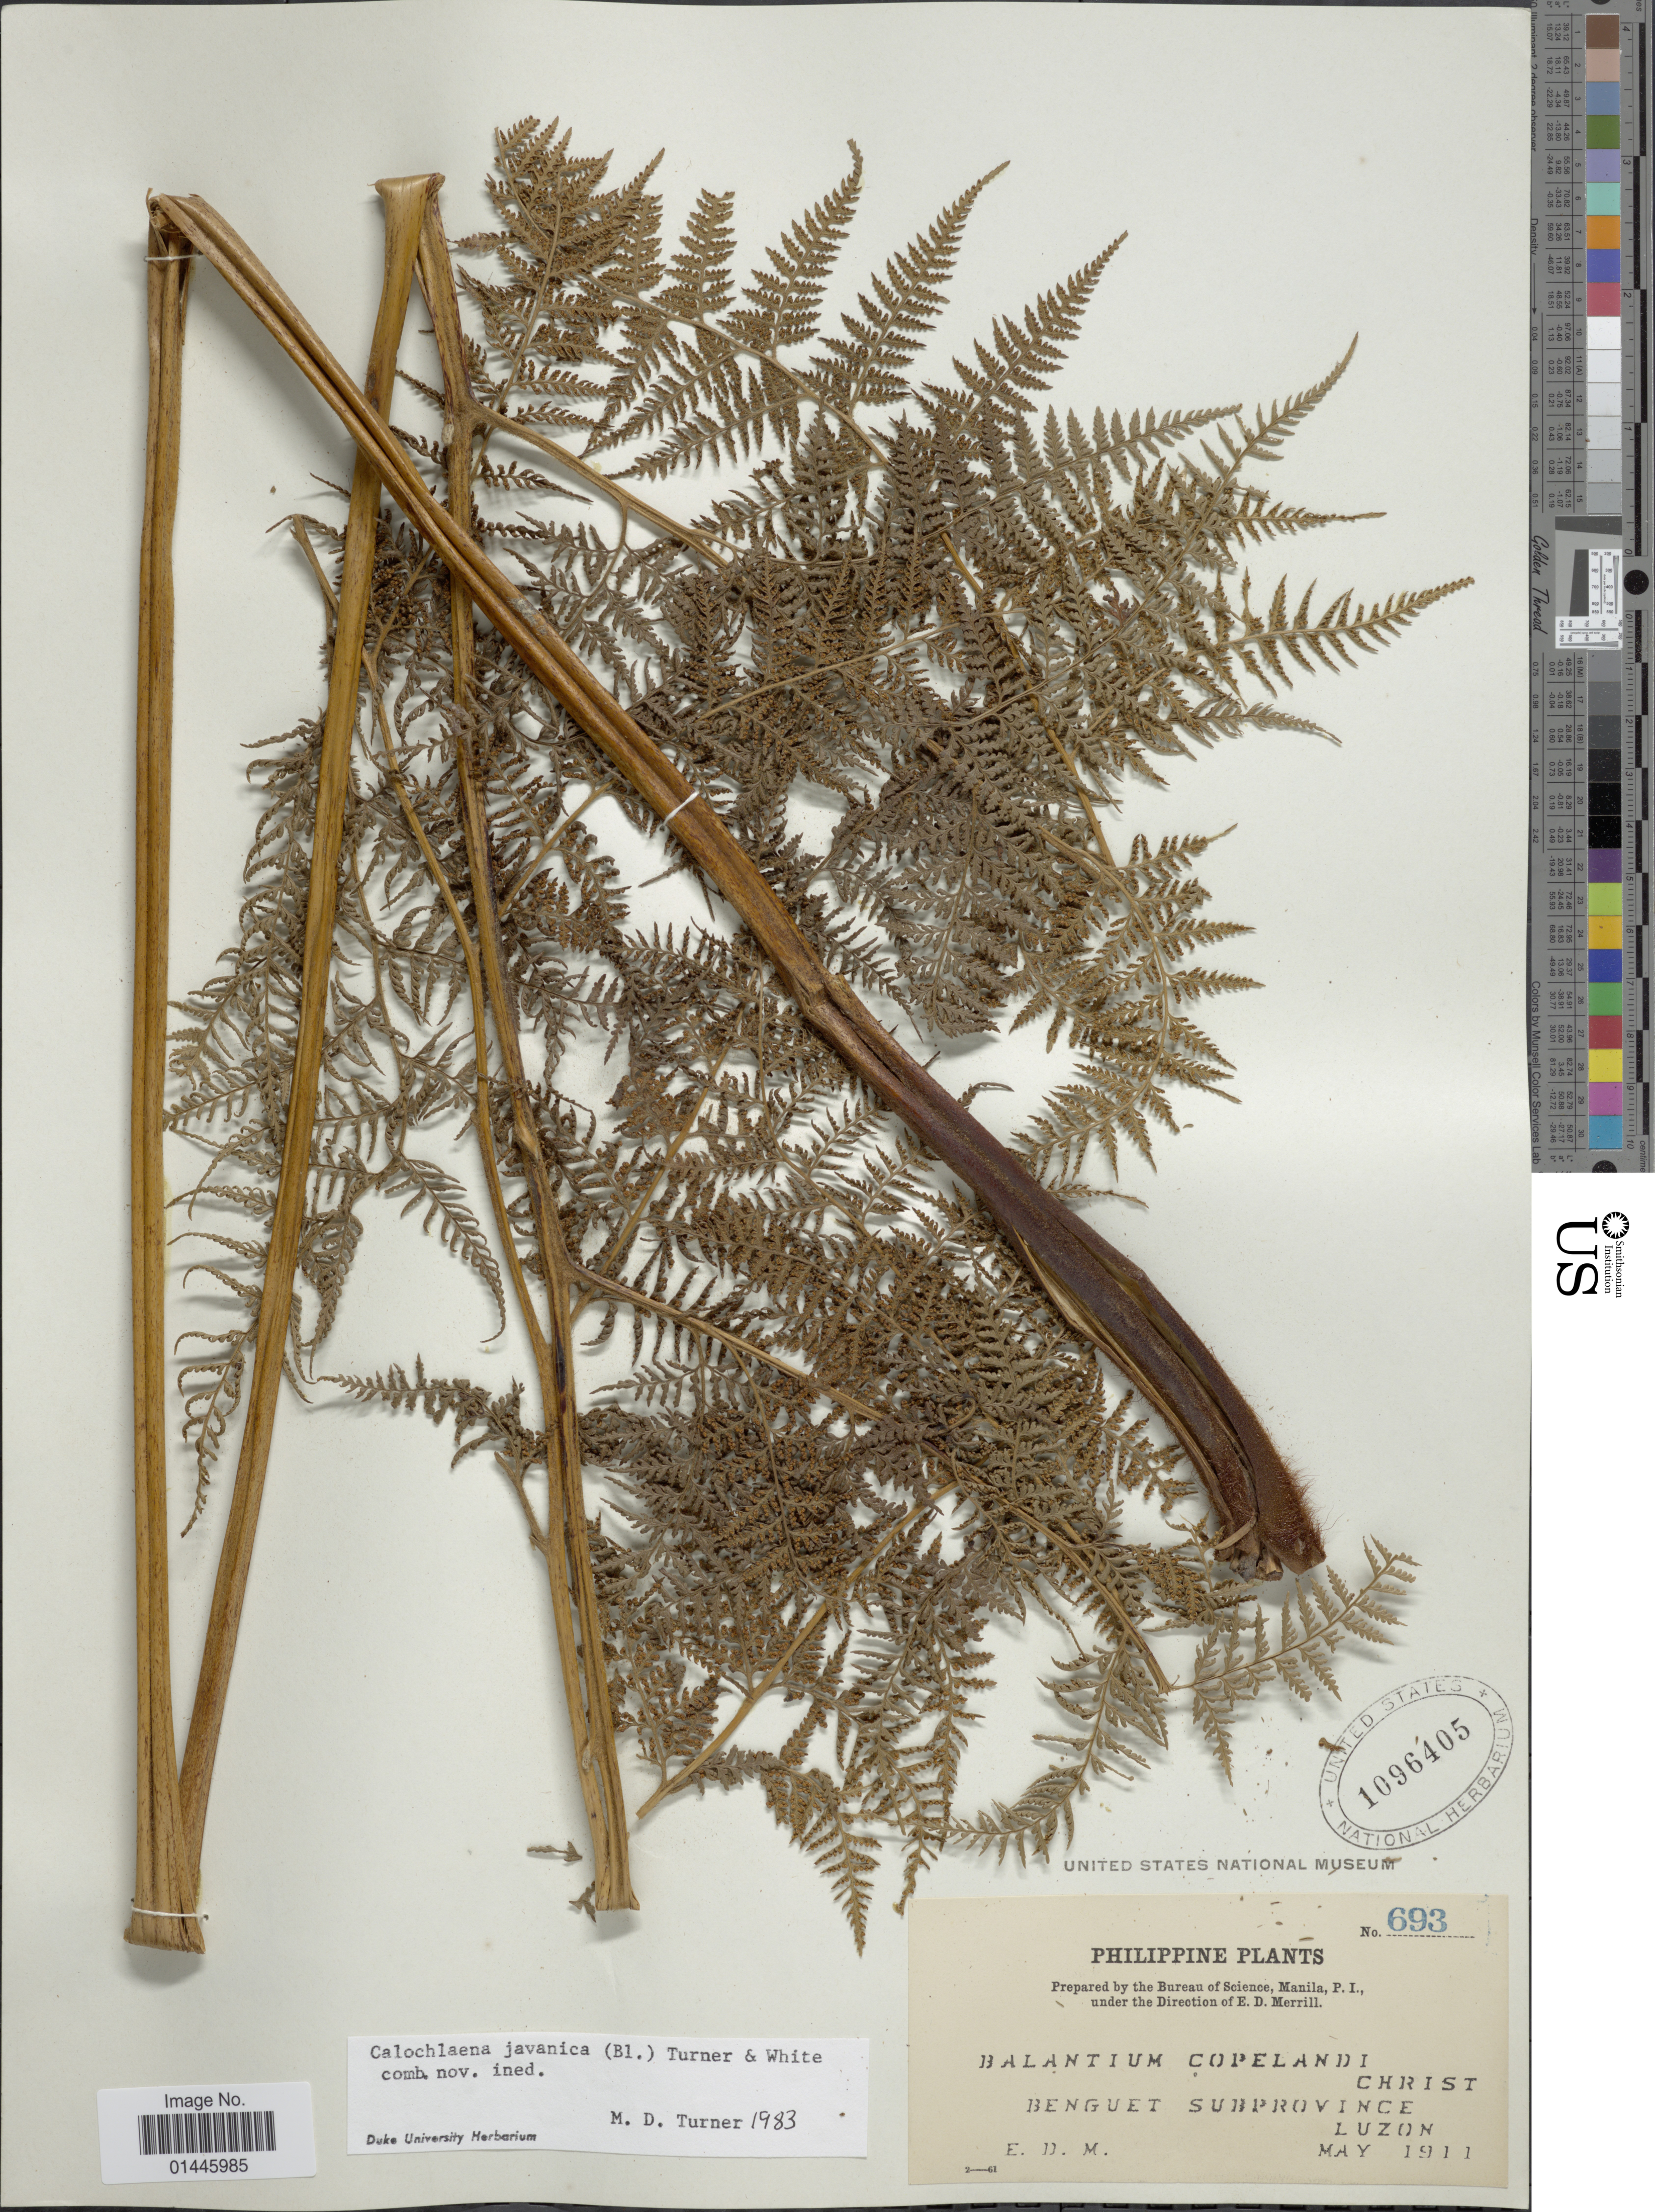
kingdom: Plantae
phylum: Tracheophyta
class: Polypodiopsida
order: Cyatheales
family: Dicksoniaceae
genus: Calochlaena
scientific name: Calochlaena javanica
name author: (Blume) M.D. Turner & R.A. White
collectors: E. D. Merrill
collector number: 693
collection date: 1911-05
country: Philippines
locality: Benguet subprovince, Luzon.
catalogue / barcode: US 1096405